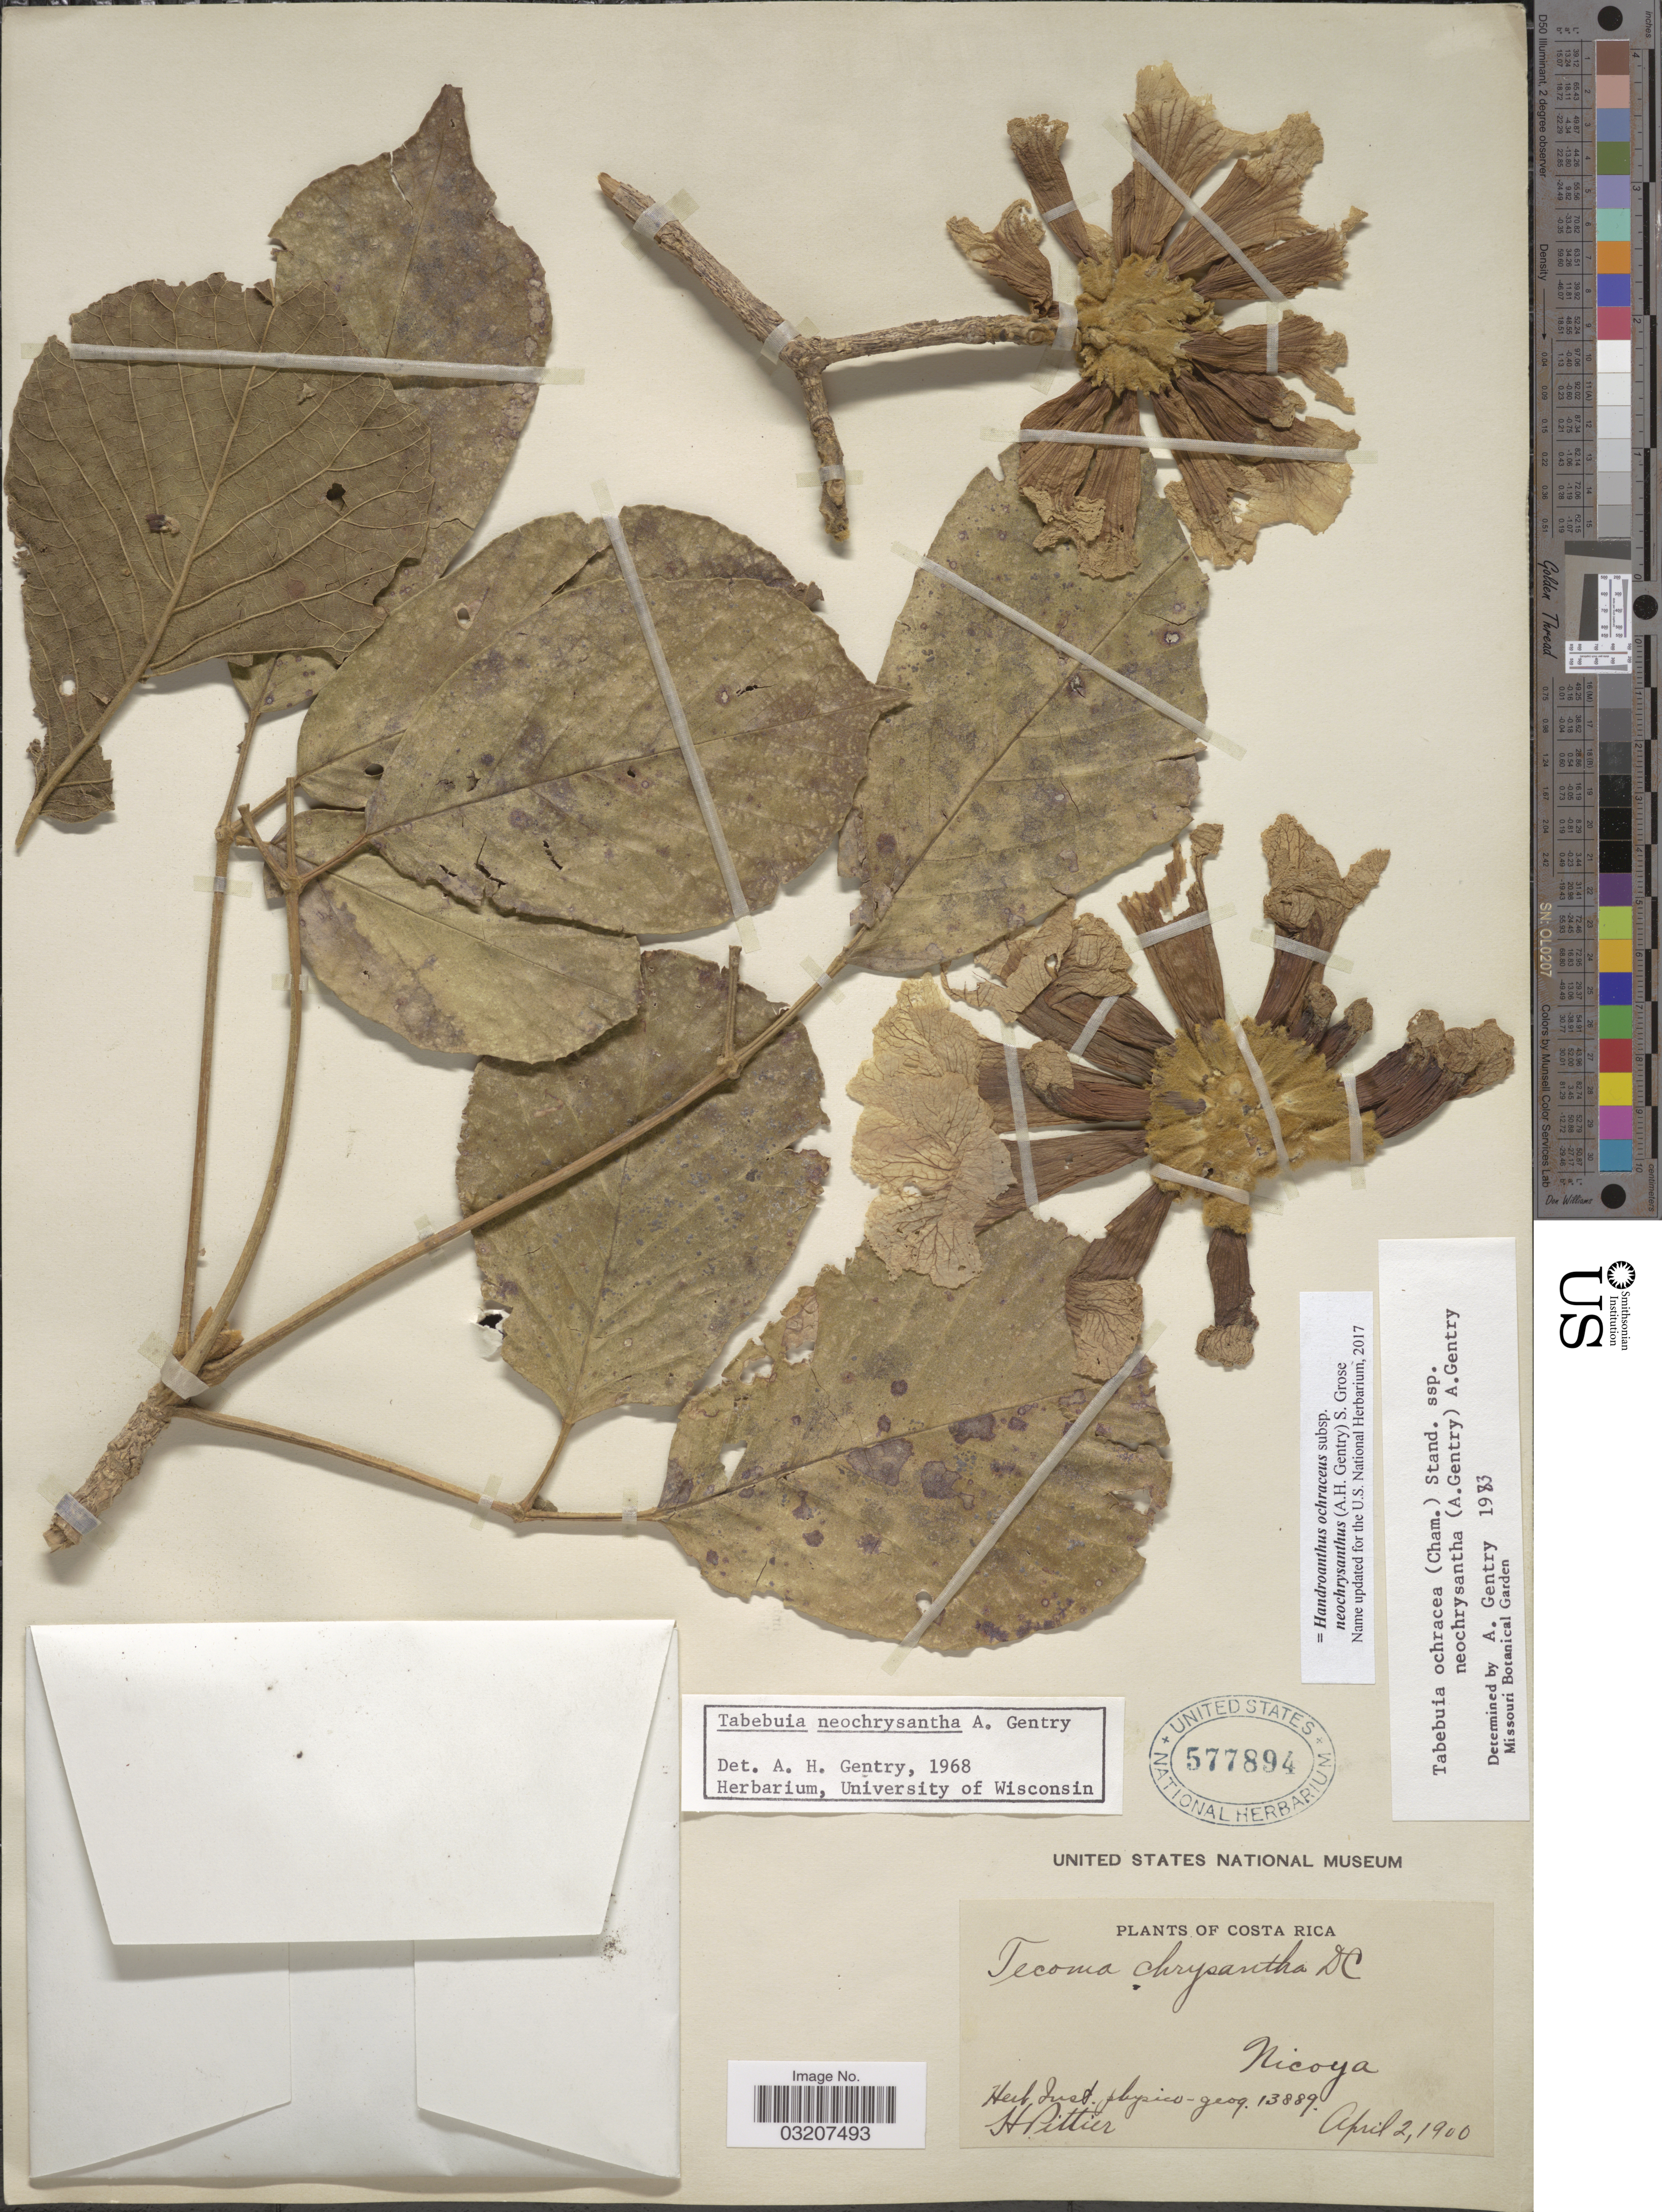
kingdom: Plantae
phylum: Tracheophyta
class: Magnoliopsida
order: Lamiales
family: Bignoniaceae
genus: Handroanthus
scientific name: Handroanthus ochraceus subsp. neochrysanthus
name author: (A.H. Gentry) S.O. Grose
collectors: H. F. Pittier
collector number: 13889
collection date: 1900-04-02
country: Costa Rica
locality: Nicoya.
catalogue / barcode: US 577894